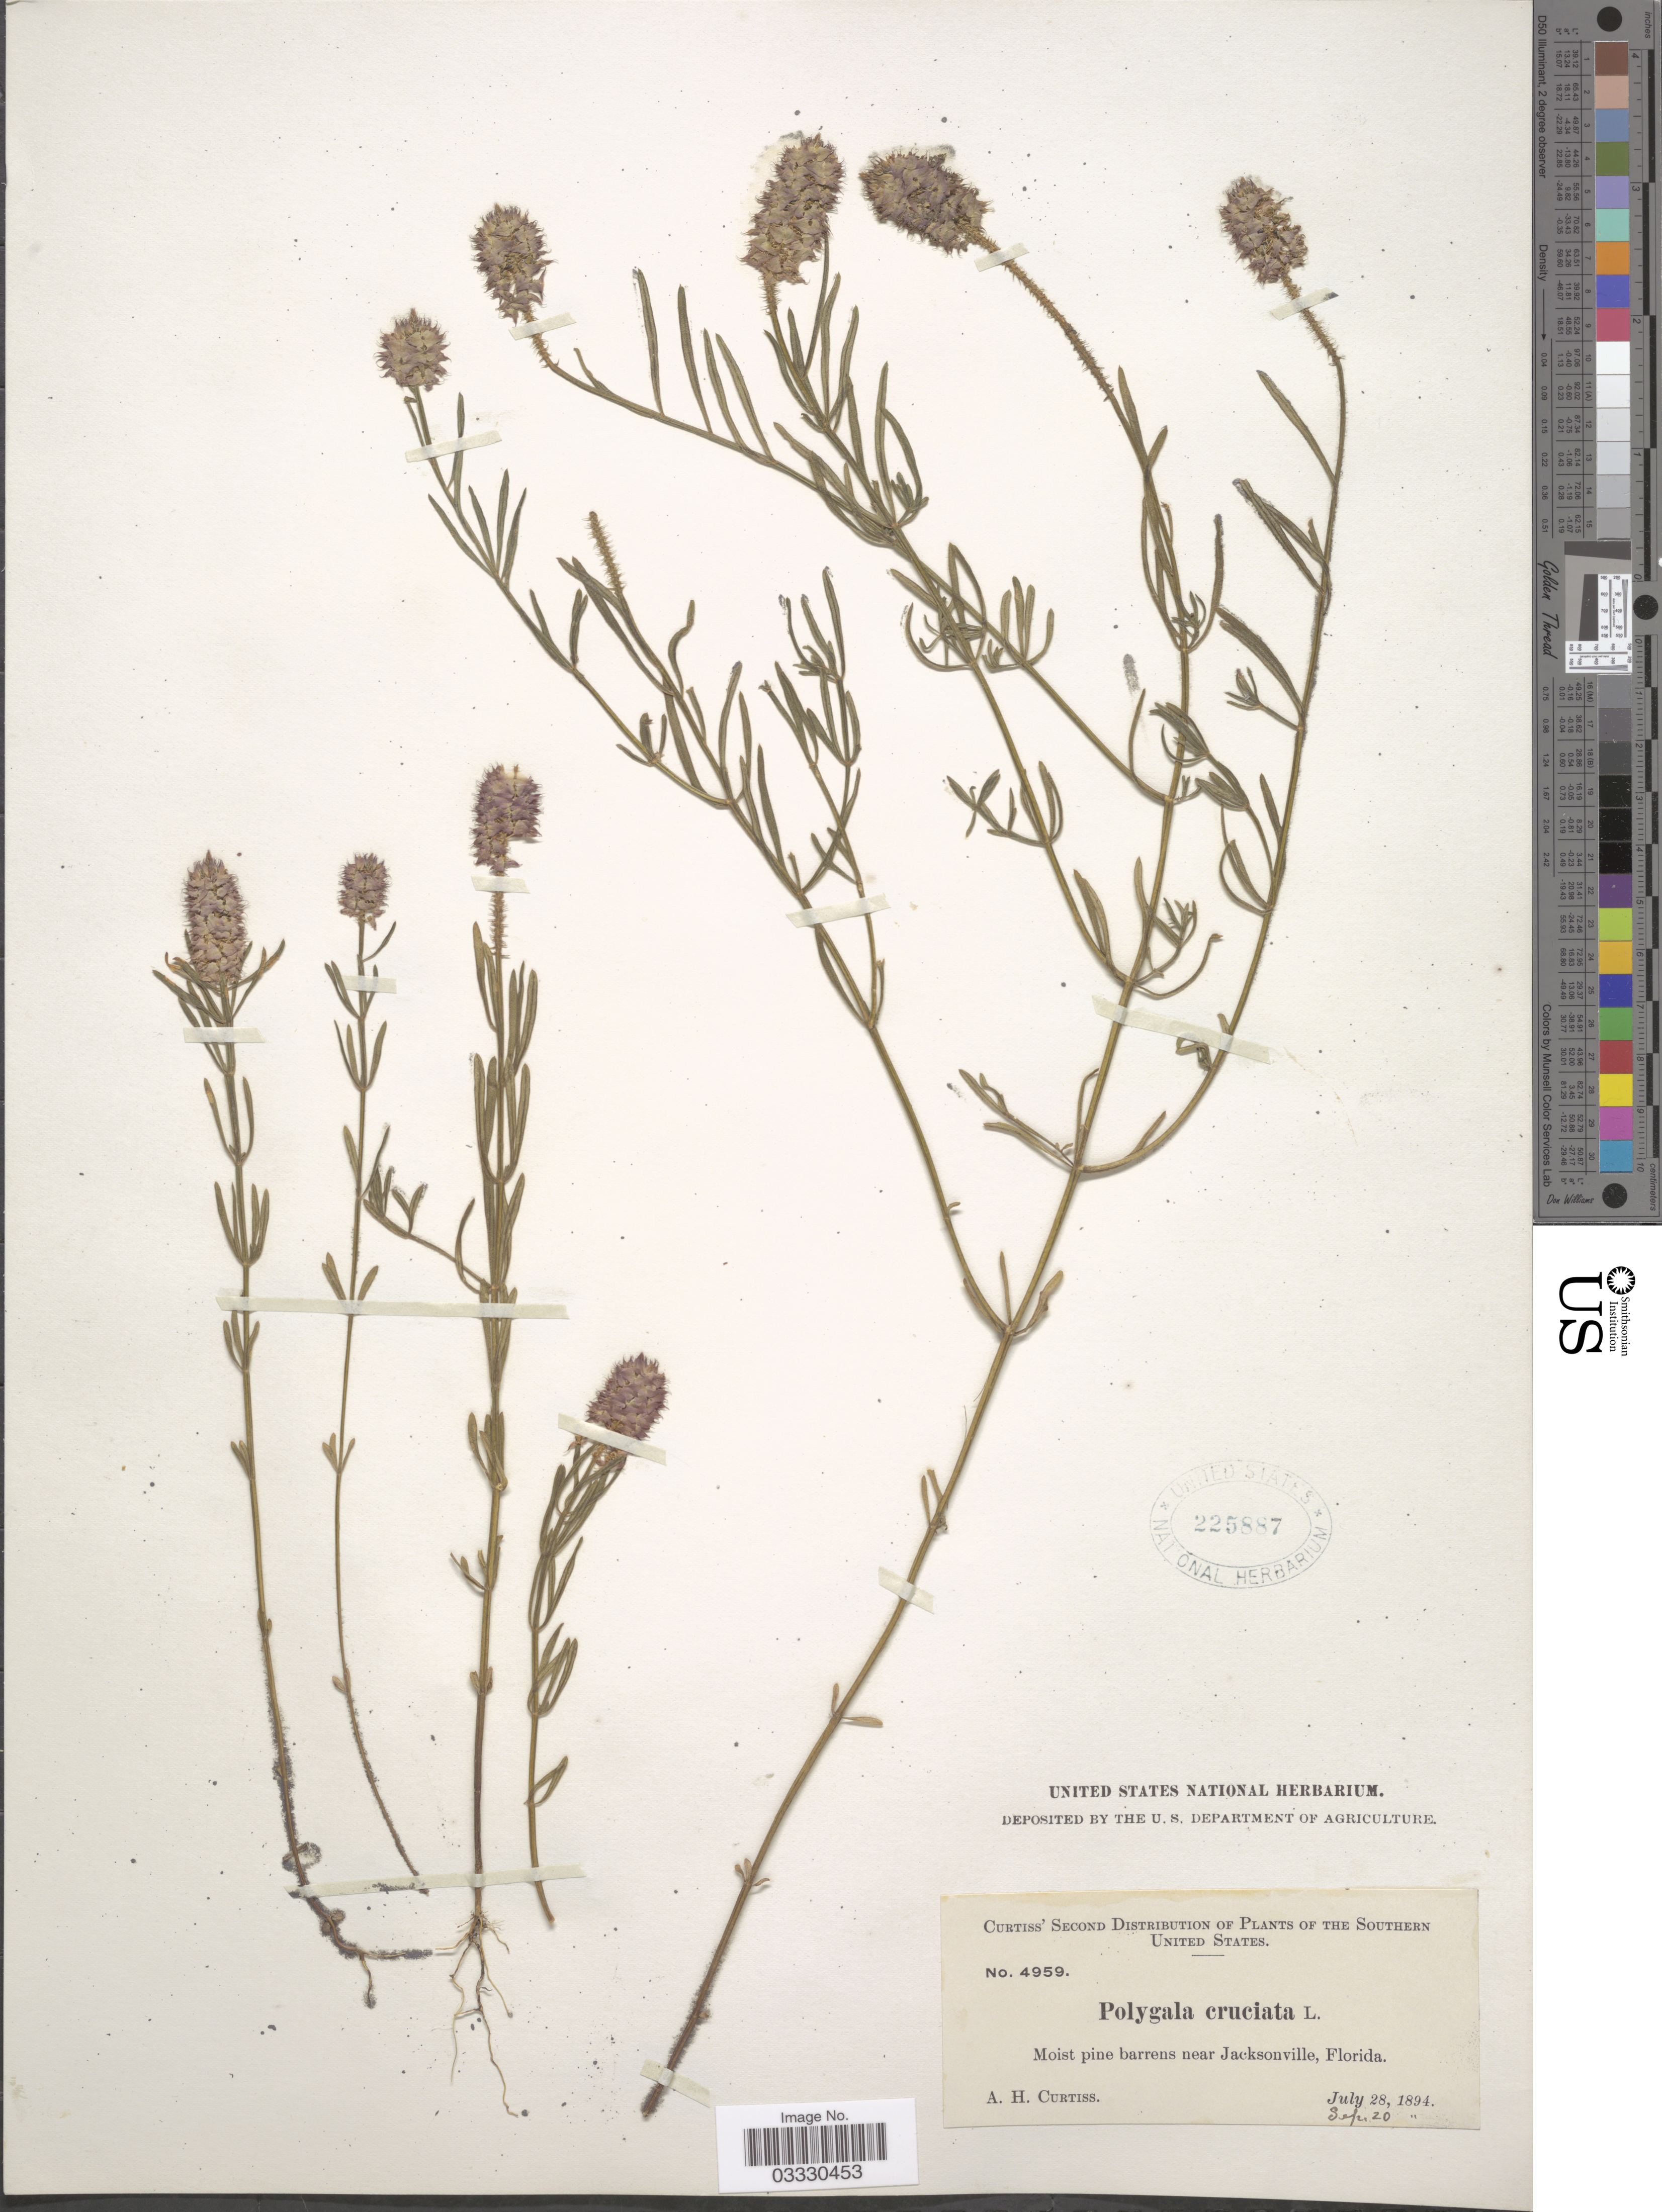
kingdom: Plantae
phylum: Tracheophyta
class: Magnoliopsida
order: Fabales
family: Polygalaceae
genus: Polygala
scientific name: Polygala cruciata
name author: L.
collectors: A. H. Curtiss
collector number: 4959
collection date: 1894-07-28/1894-09-20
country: United States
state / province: Florida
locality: Southern United States. Near Jacksonville.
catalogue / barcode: US 225887